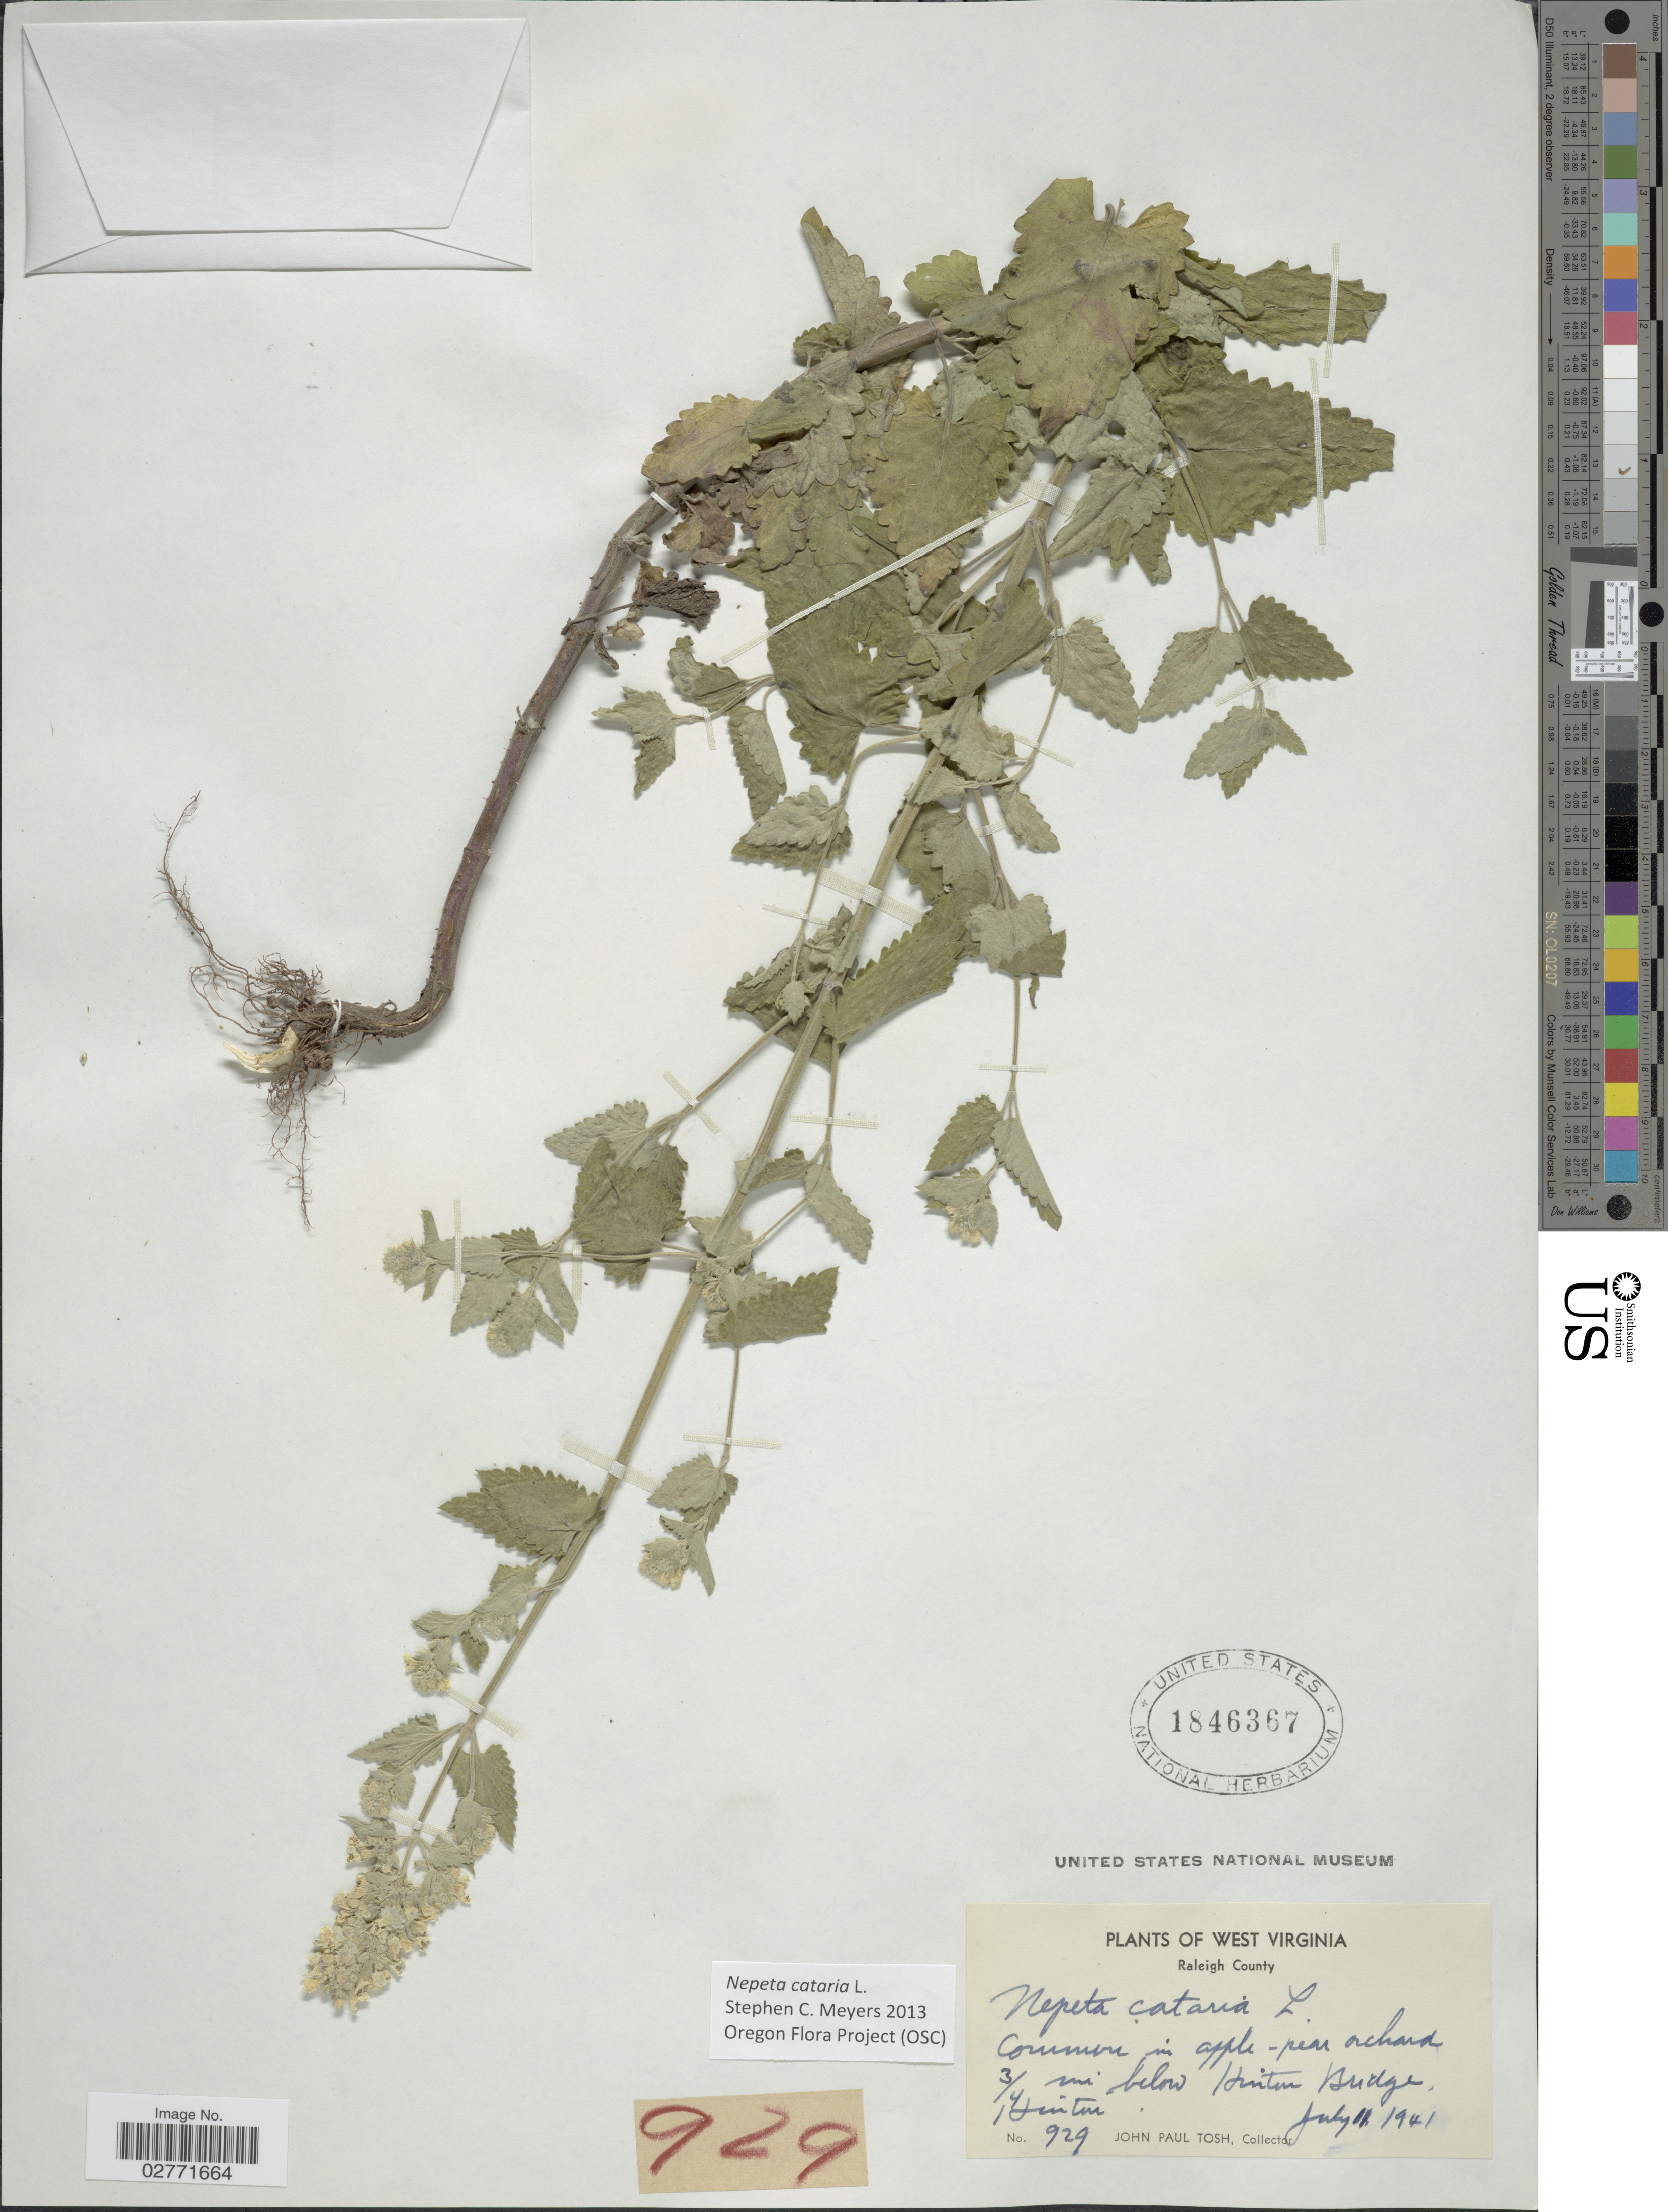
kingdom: Plantae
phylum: Tracheophyta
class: Magnoliopsida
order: Lamiales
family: Lamiaceae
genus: Nepeta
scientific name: Nepeta cataria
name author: L.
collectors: J. Tosh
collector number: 929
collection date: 1941-07-11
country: United States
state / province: West Virginia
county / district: Raleigh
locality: Raleigh County, ¾ mi below Hinton Bridge, Hinton.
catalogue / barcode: US 1846367